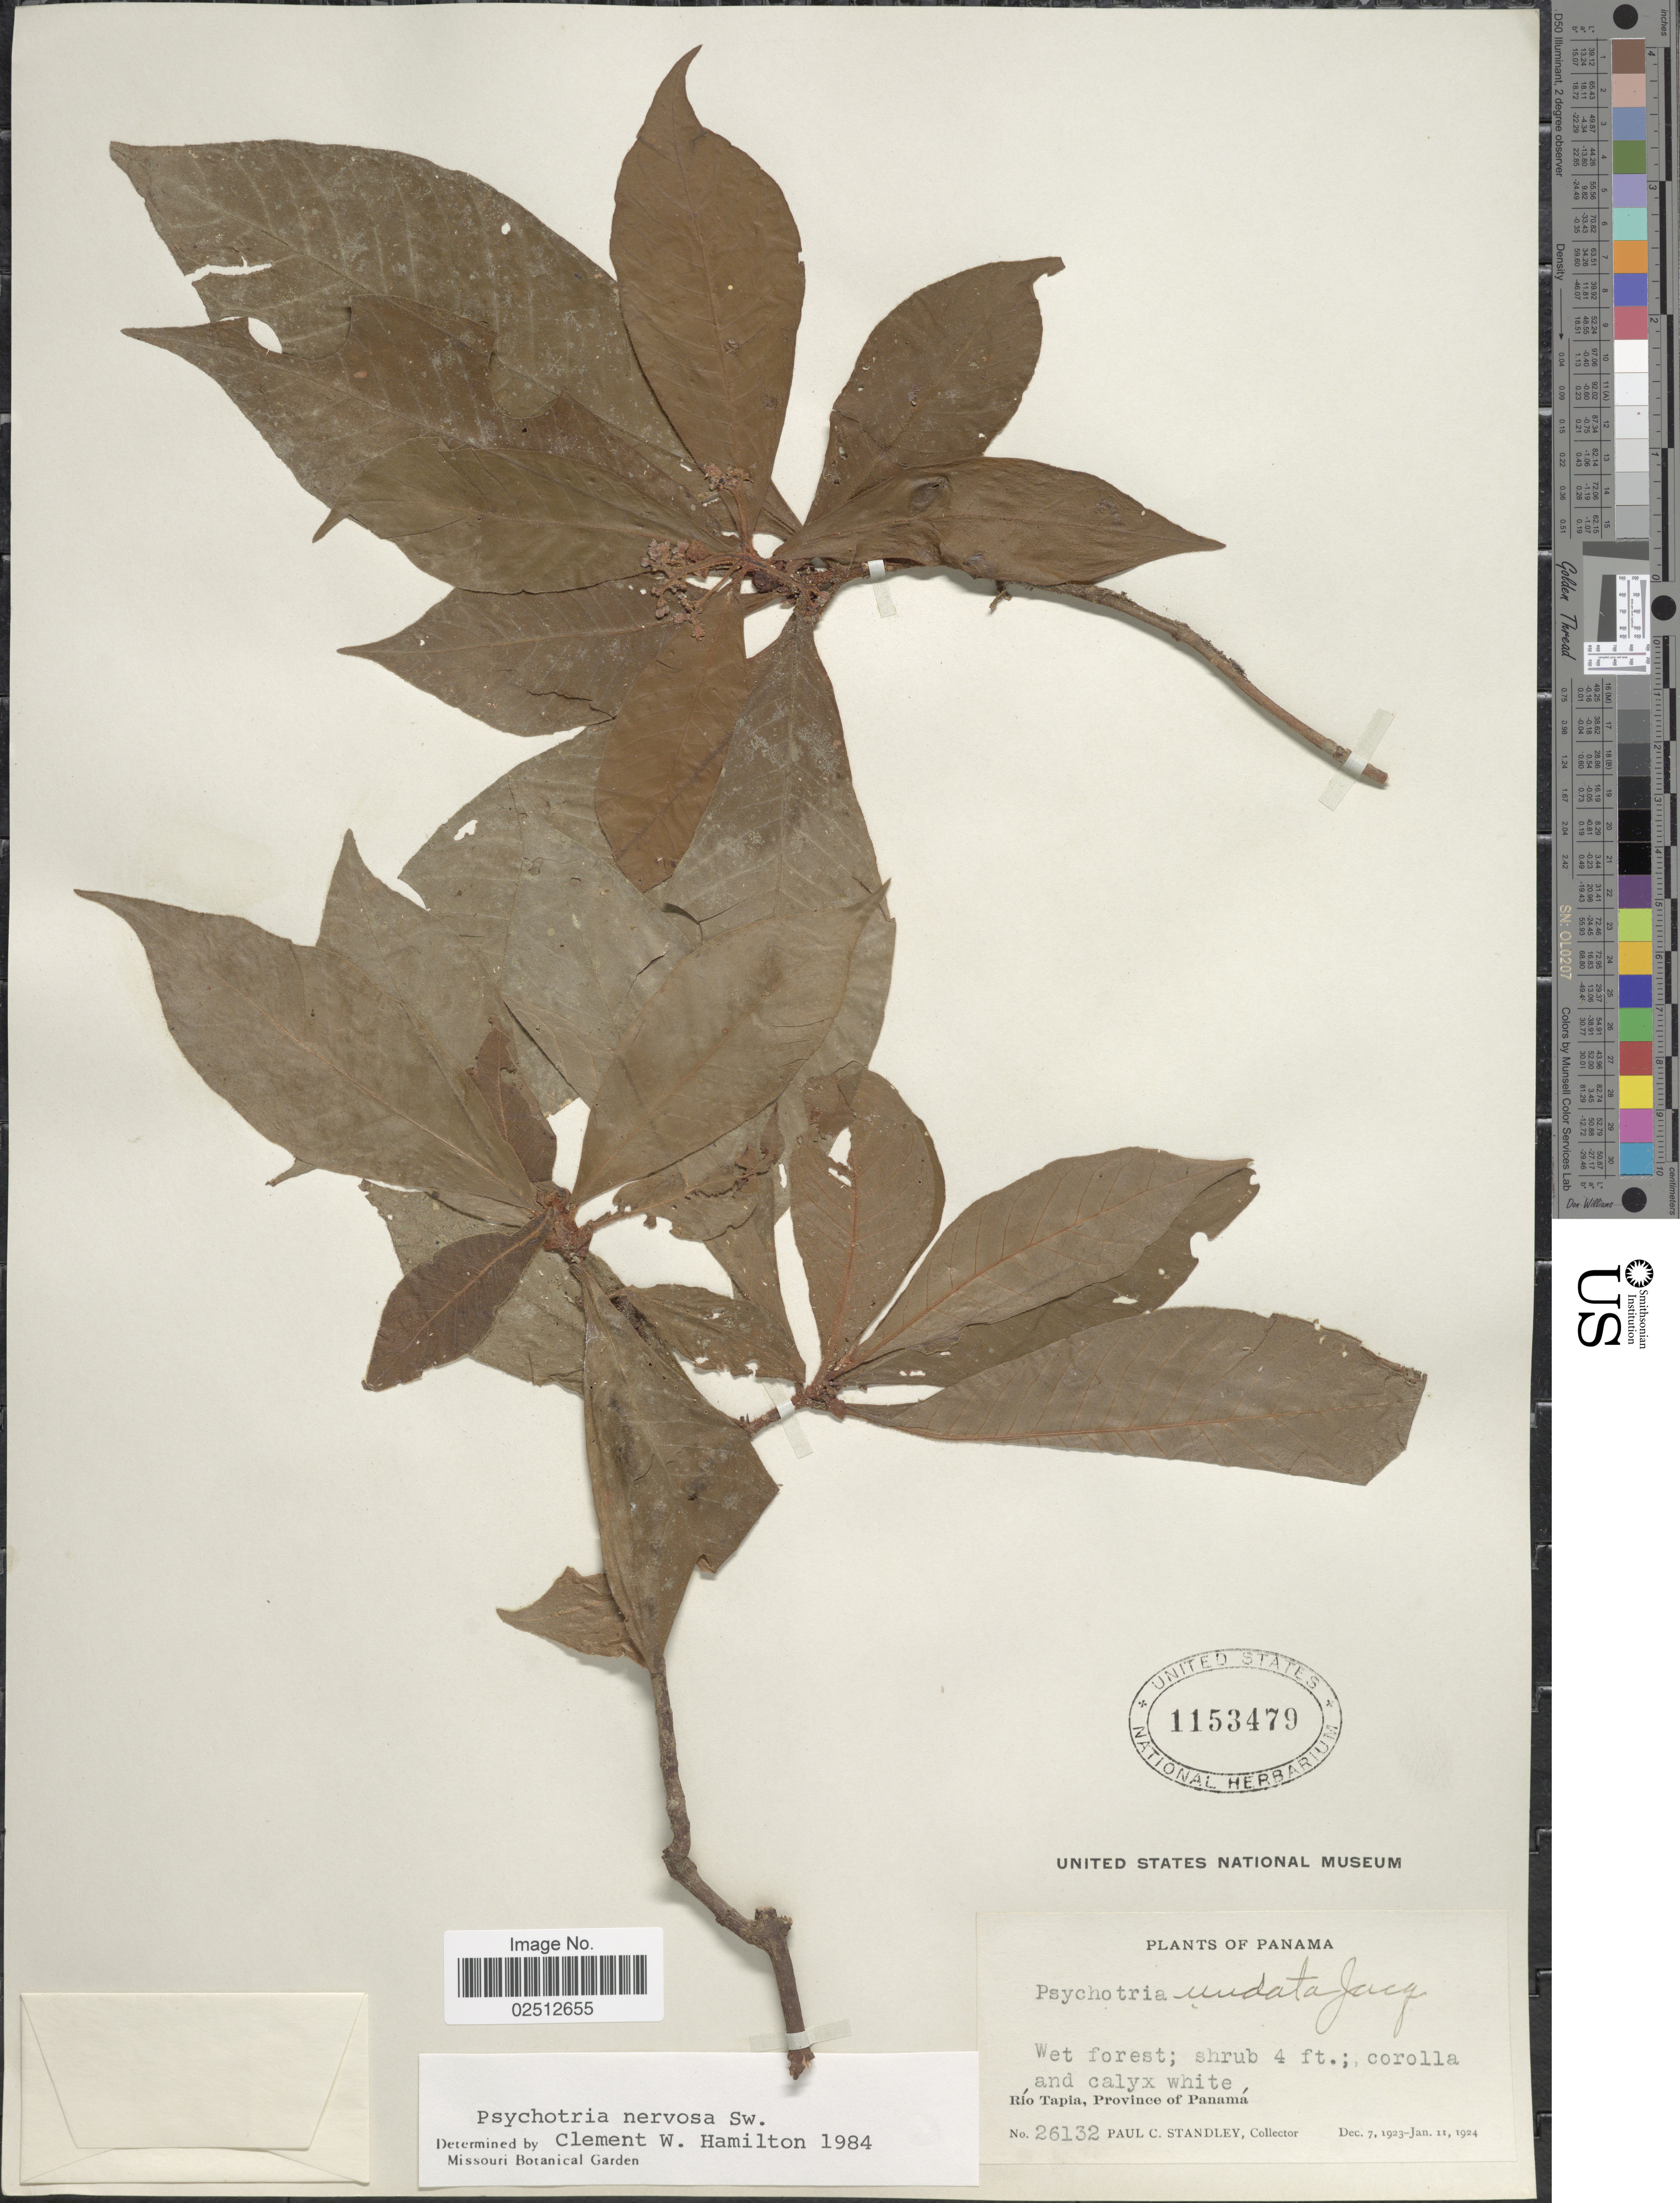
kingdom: Plantae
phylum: Tracheophyta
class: Magnoliopsida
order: Gentianales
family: Rubiaceae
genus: Psychotria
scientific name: Psychotria nervosa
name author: Sw.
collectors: P. C. Standley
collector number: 26132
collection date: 1923-12-07/1924-01-11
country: Panama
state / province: Panamá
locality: Rio Tapia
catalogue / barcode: US 1153479